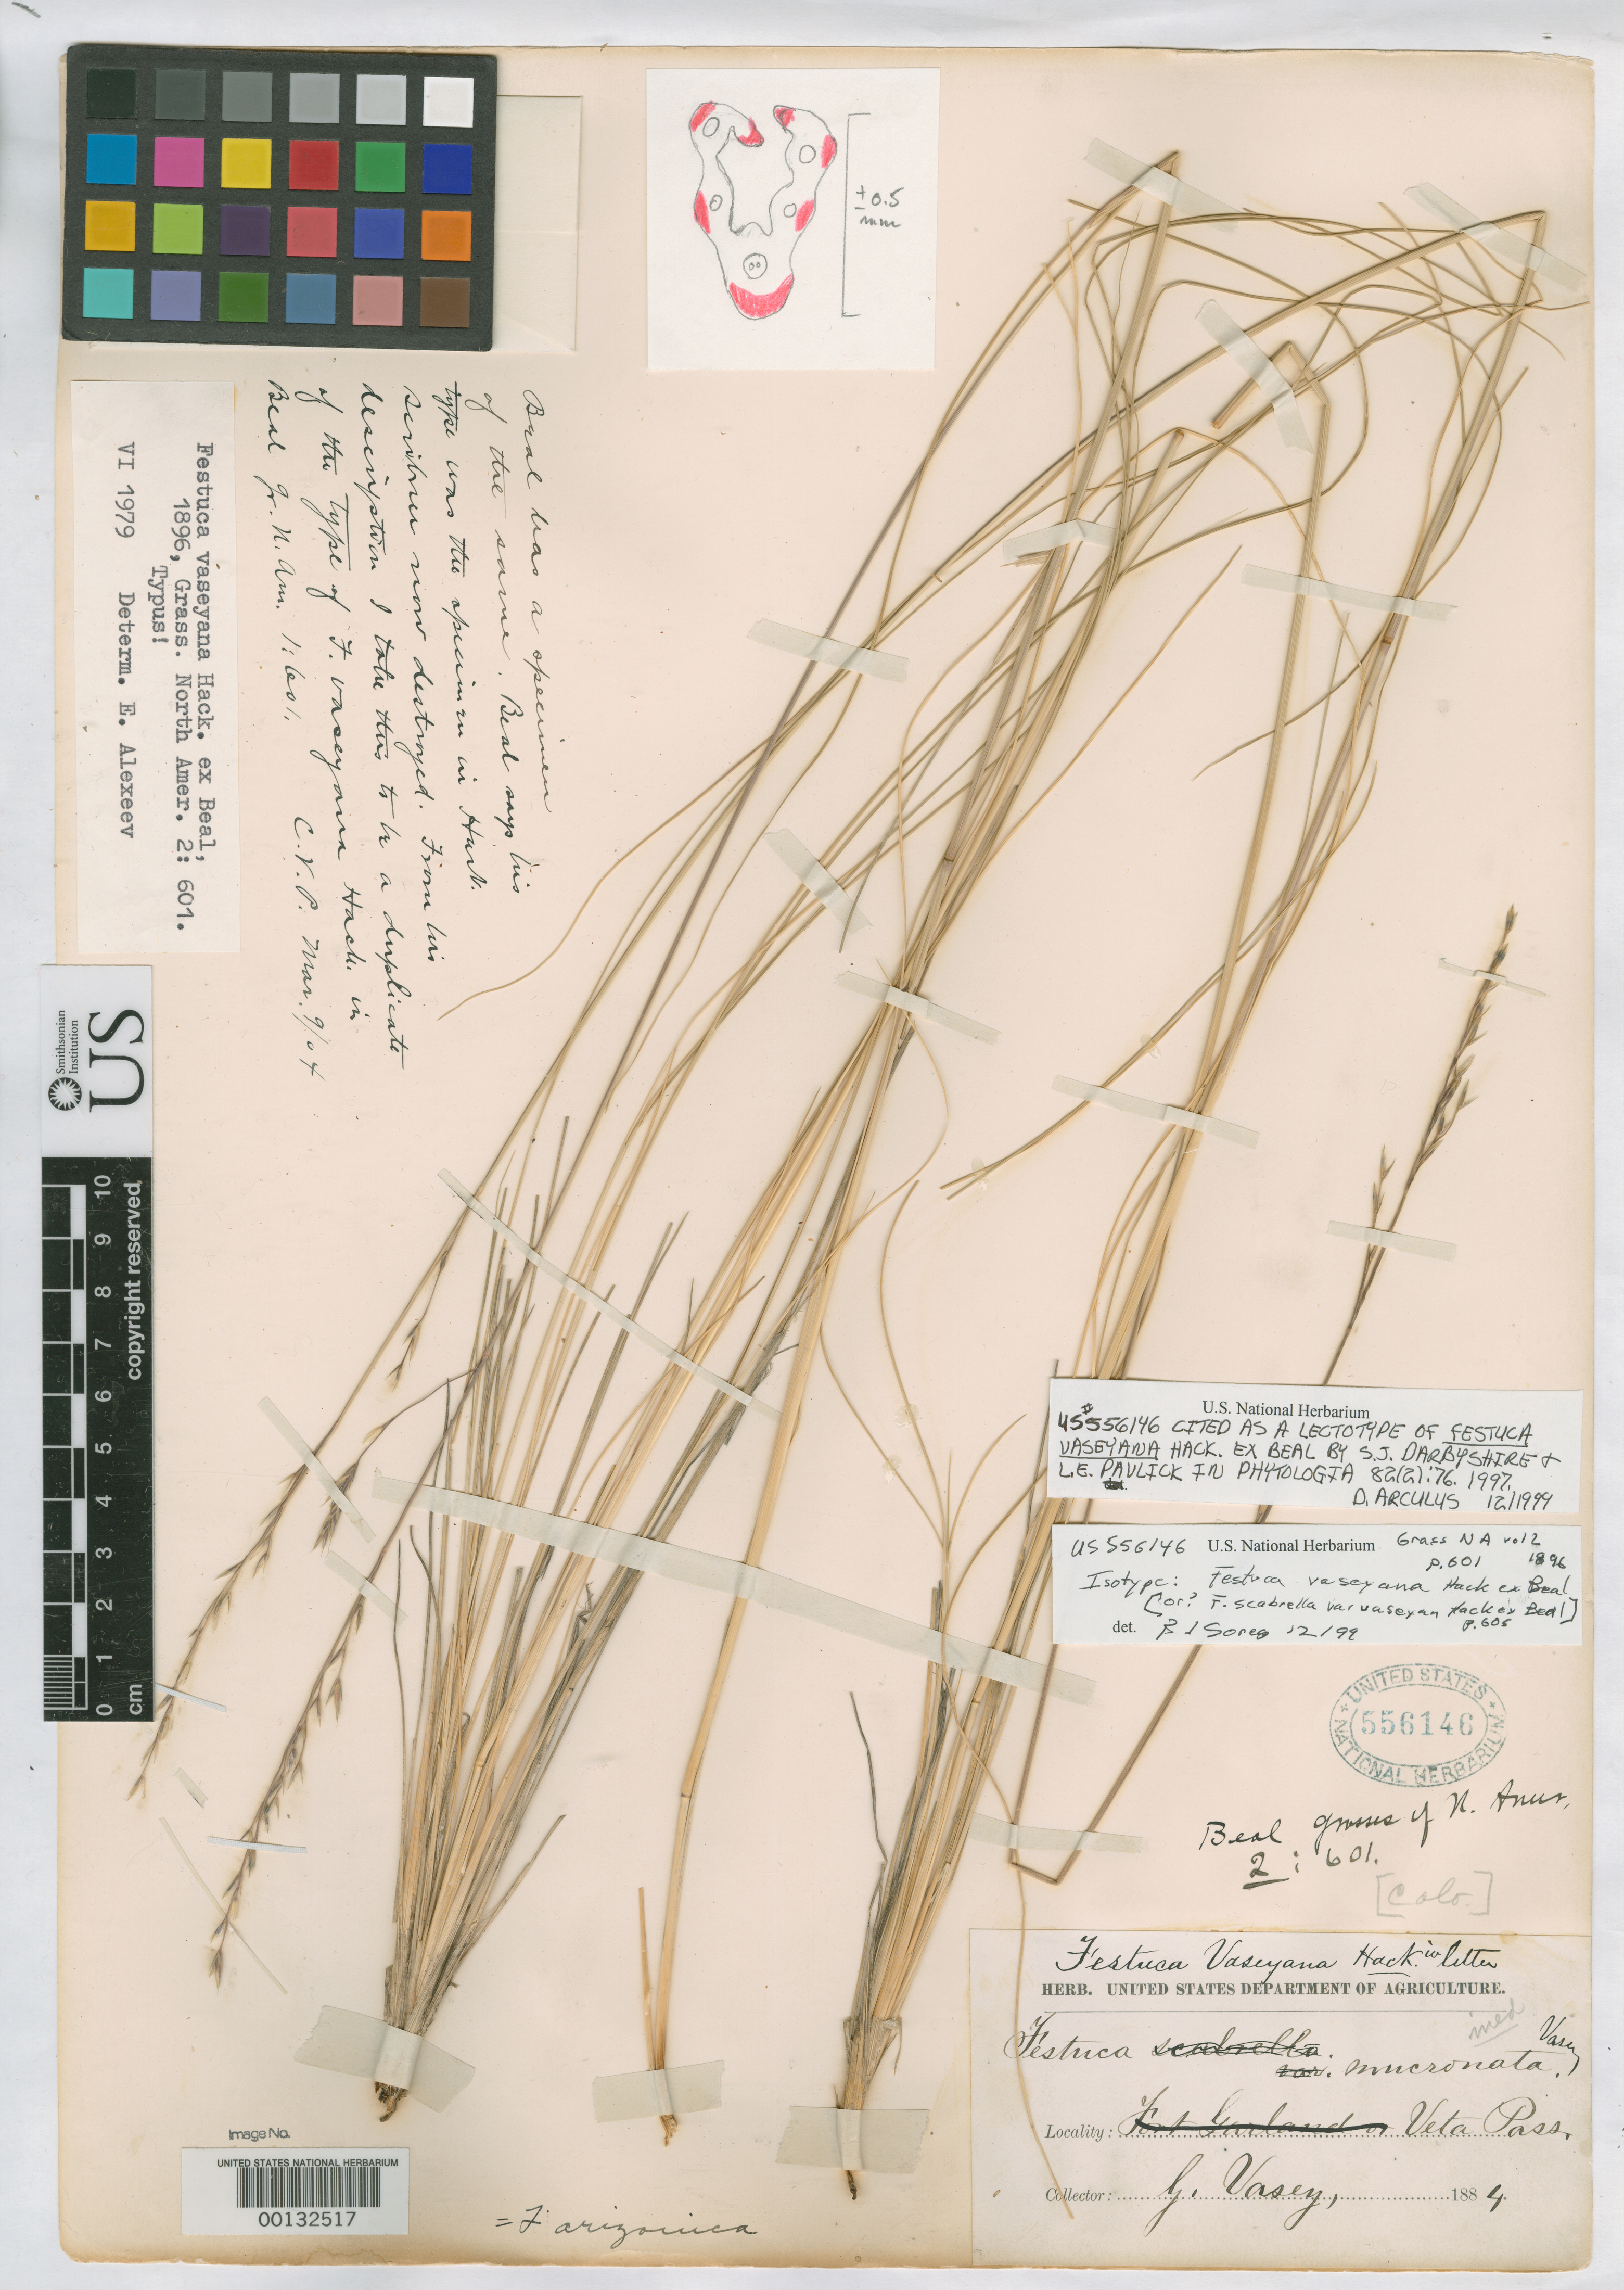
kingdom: Plantae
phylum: Tracheophyta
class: Liliopsida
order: Poales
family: Poaceae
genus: Festuca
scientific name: Festuca vaseyana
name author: Hack. ex W.J. Beal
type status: Lectotype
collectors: G. Vasey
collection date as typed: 1884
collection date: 1884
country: United States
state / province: Colorado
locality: Veta Pass.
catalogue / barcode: US 556146